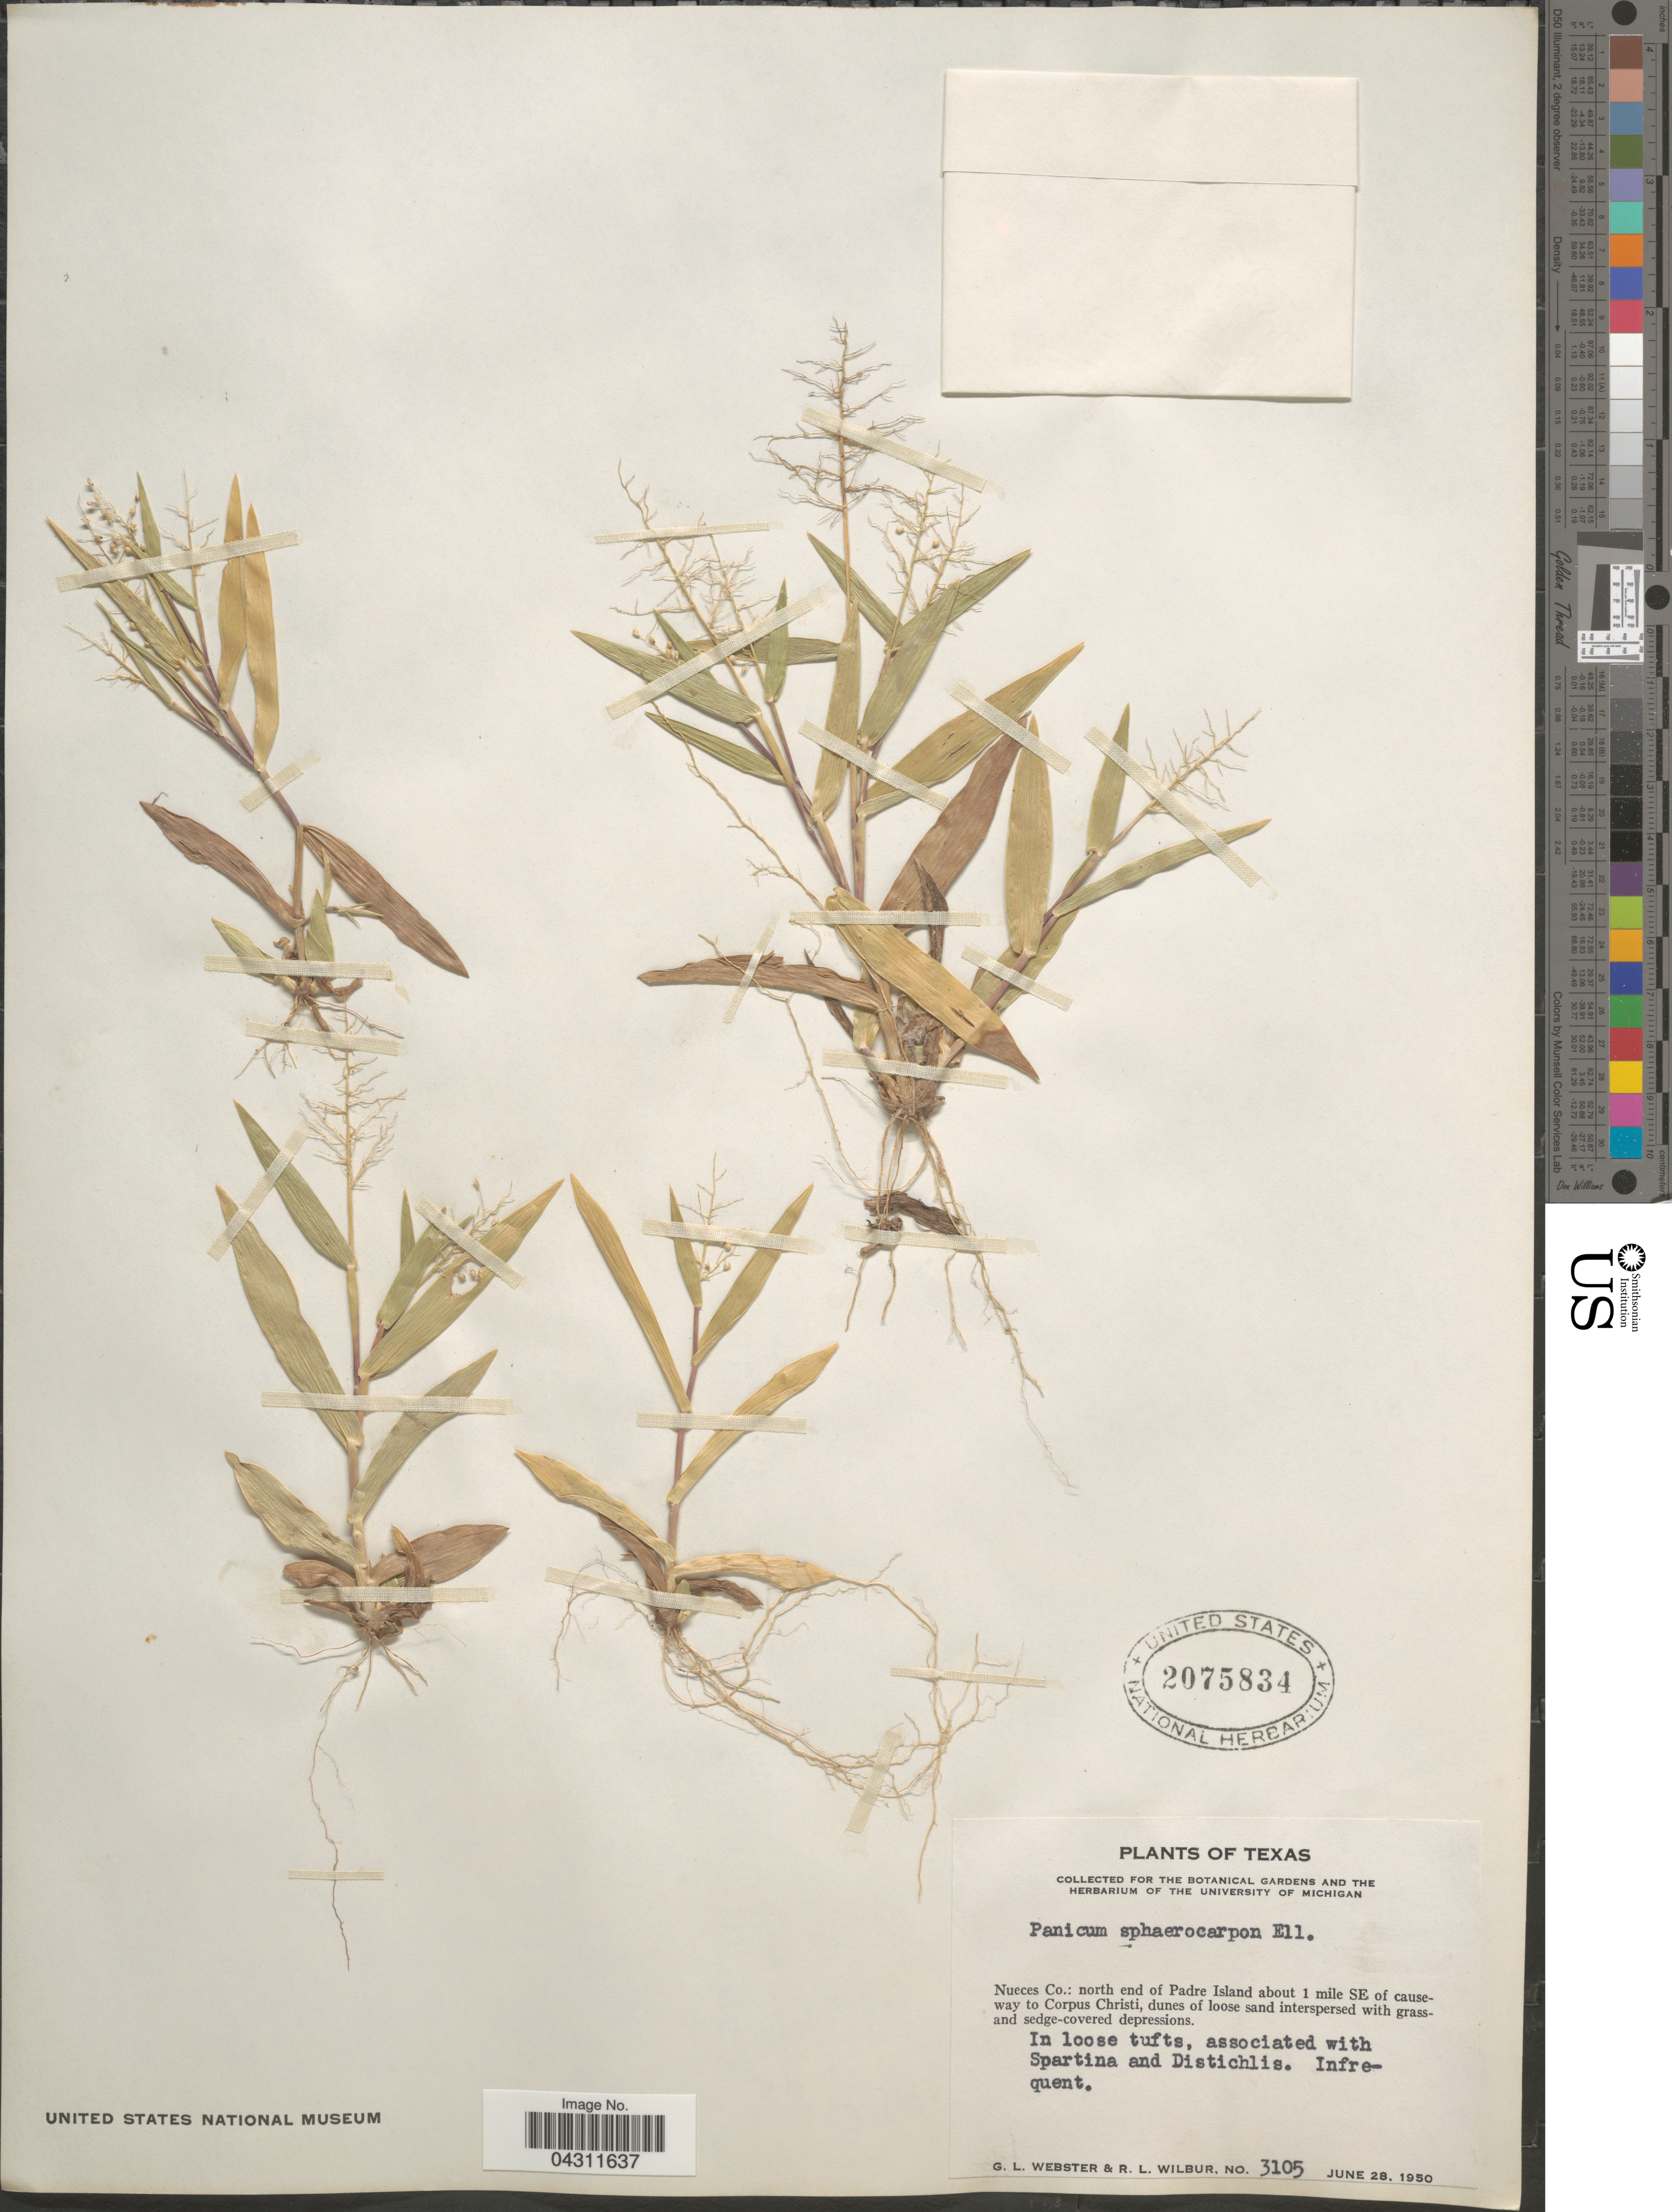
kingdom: Plantae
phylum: Tracheophyta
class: Liliopsida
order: Poales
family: Poaceae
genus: Dichanthelium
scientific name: Dichanthelium strigosum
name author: (Muhl. ex Elliott) Freckmann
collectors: G. L. Webster & R. L. Wilbur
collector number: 3105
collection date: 1950-06-28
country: United States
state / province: Texas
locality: Nueces Co.: north end of Padre Island about 1 mile SE of causeway to Corpus Christi.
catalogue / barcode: US 2075834